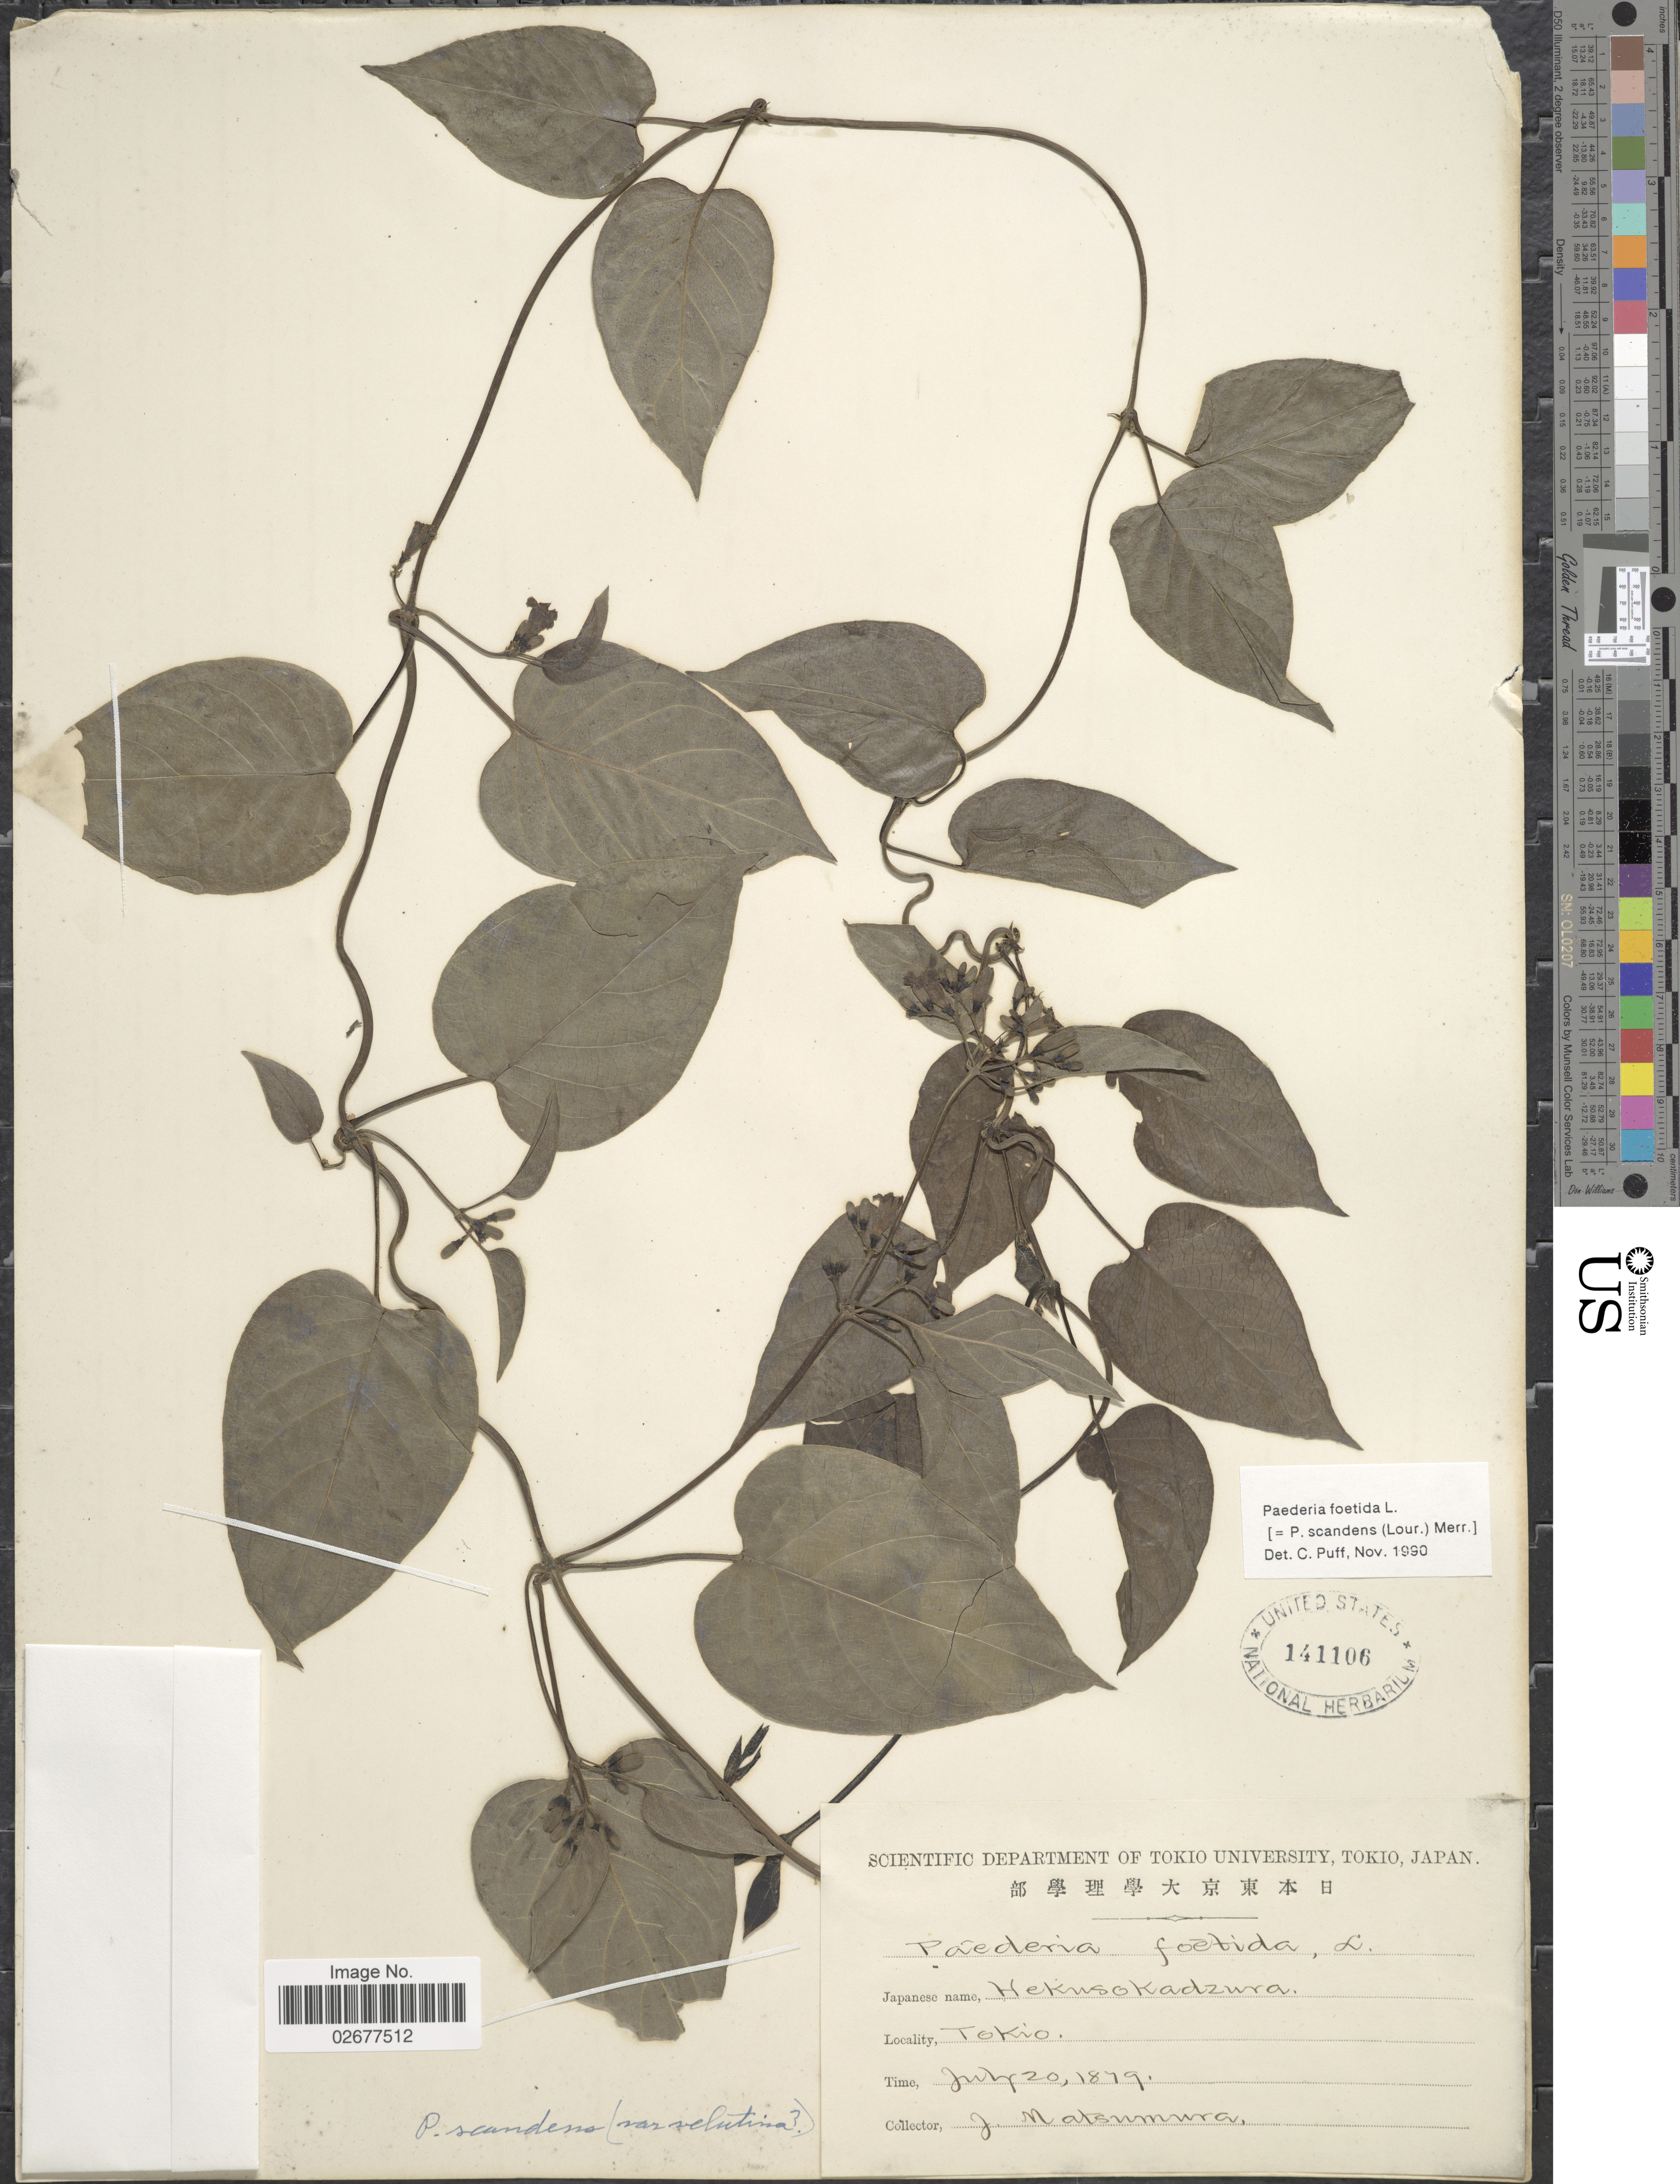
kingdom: Plantae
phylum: Tracheophyta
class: Magnoliopsida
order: Gentianales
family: Rubiaceae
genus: Paederia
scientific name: Paederia foetida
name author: L.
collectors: J. Matsumura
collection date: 1879-07-20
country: Japan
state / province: Tokyo, Federal City of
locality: Tokio.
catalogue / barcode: US 141106